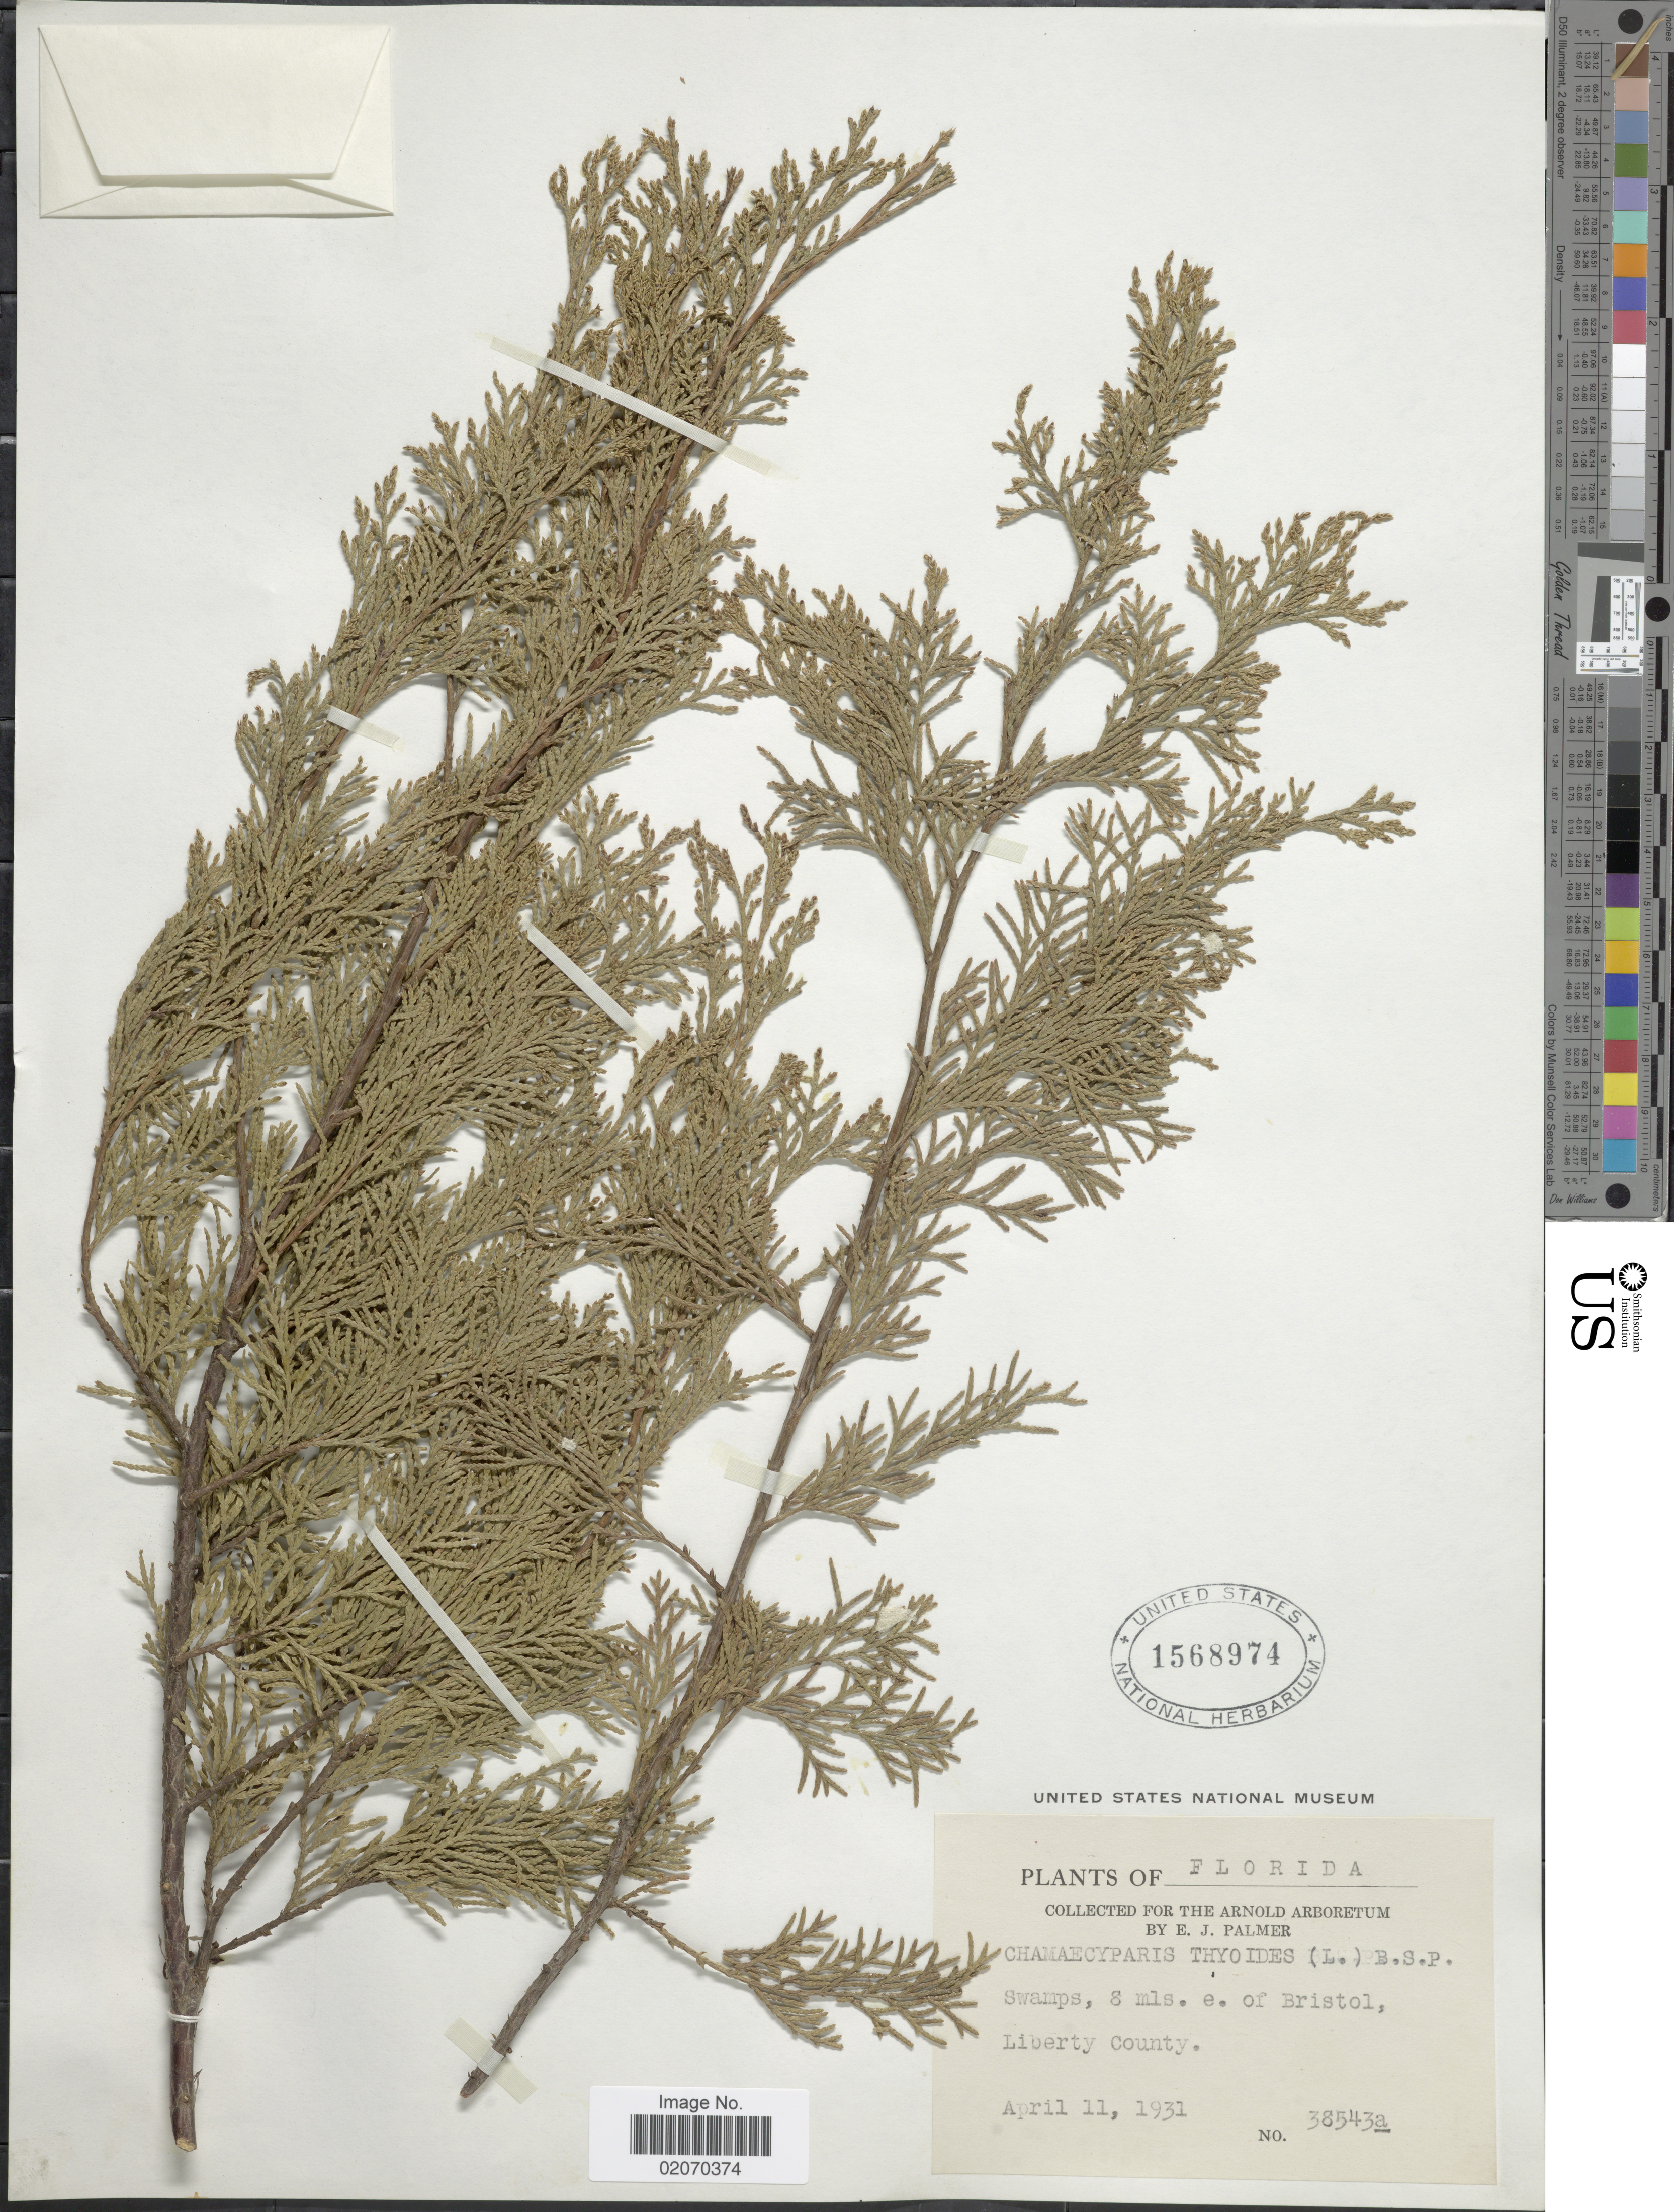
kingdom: Plantae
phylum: Tracheophyta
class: Pinopsida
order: Pinales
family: Cupressaceae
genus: Chamaecyparis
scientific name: Chamaecyparis thyoides var. henryae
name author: (H.L. Li) Little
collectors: E. J. Palmer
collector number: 38543a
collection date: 1931-04-11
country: United States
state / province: Florida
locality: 8 mls. e. of Bristol, Liberty County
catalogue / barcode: US 1568974